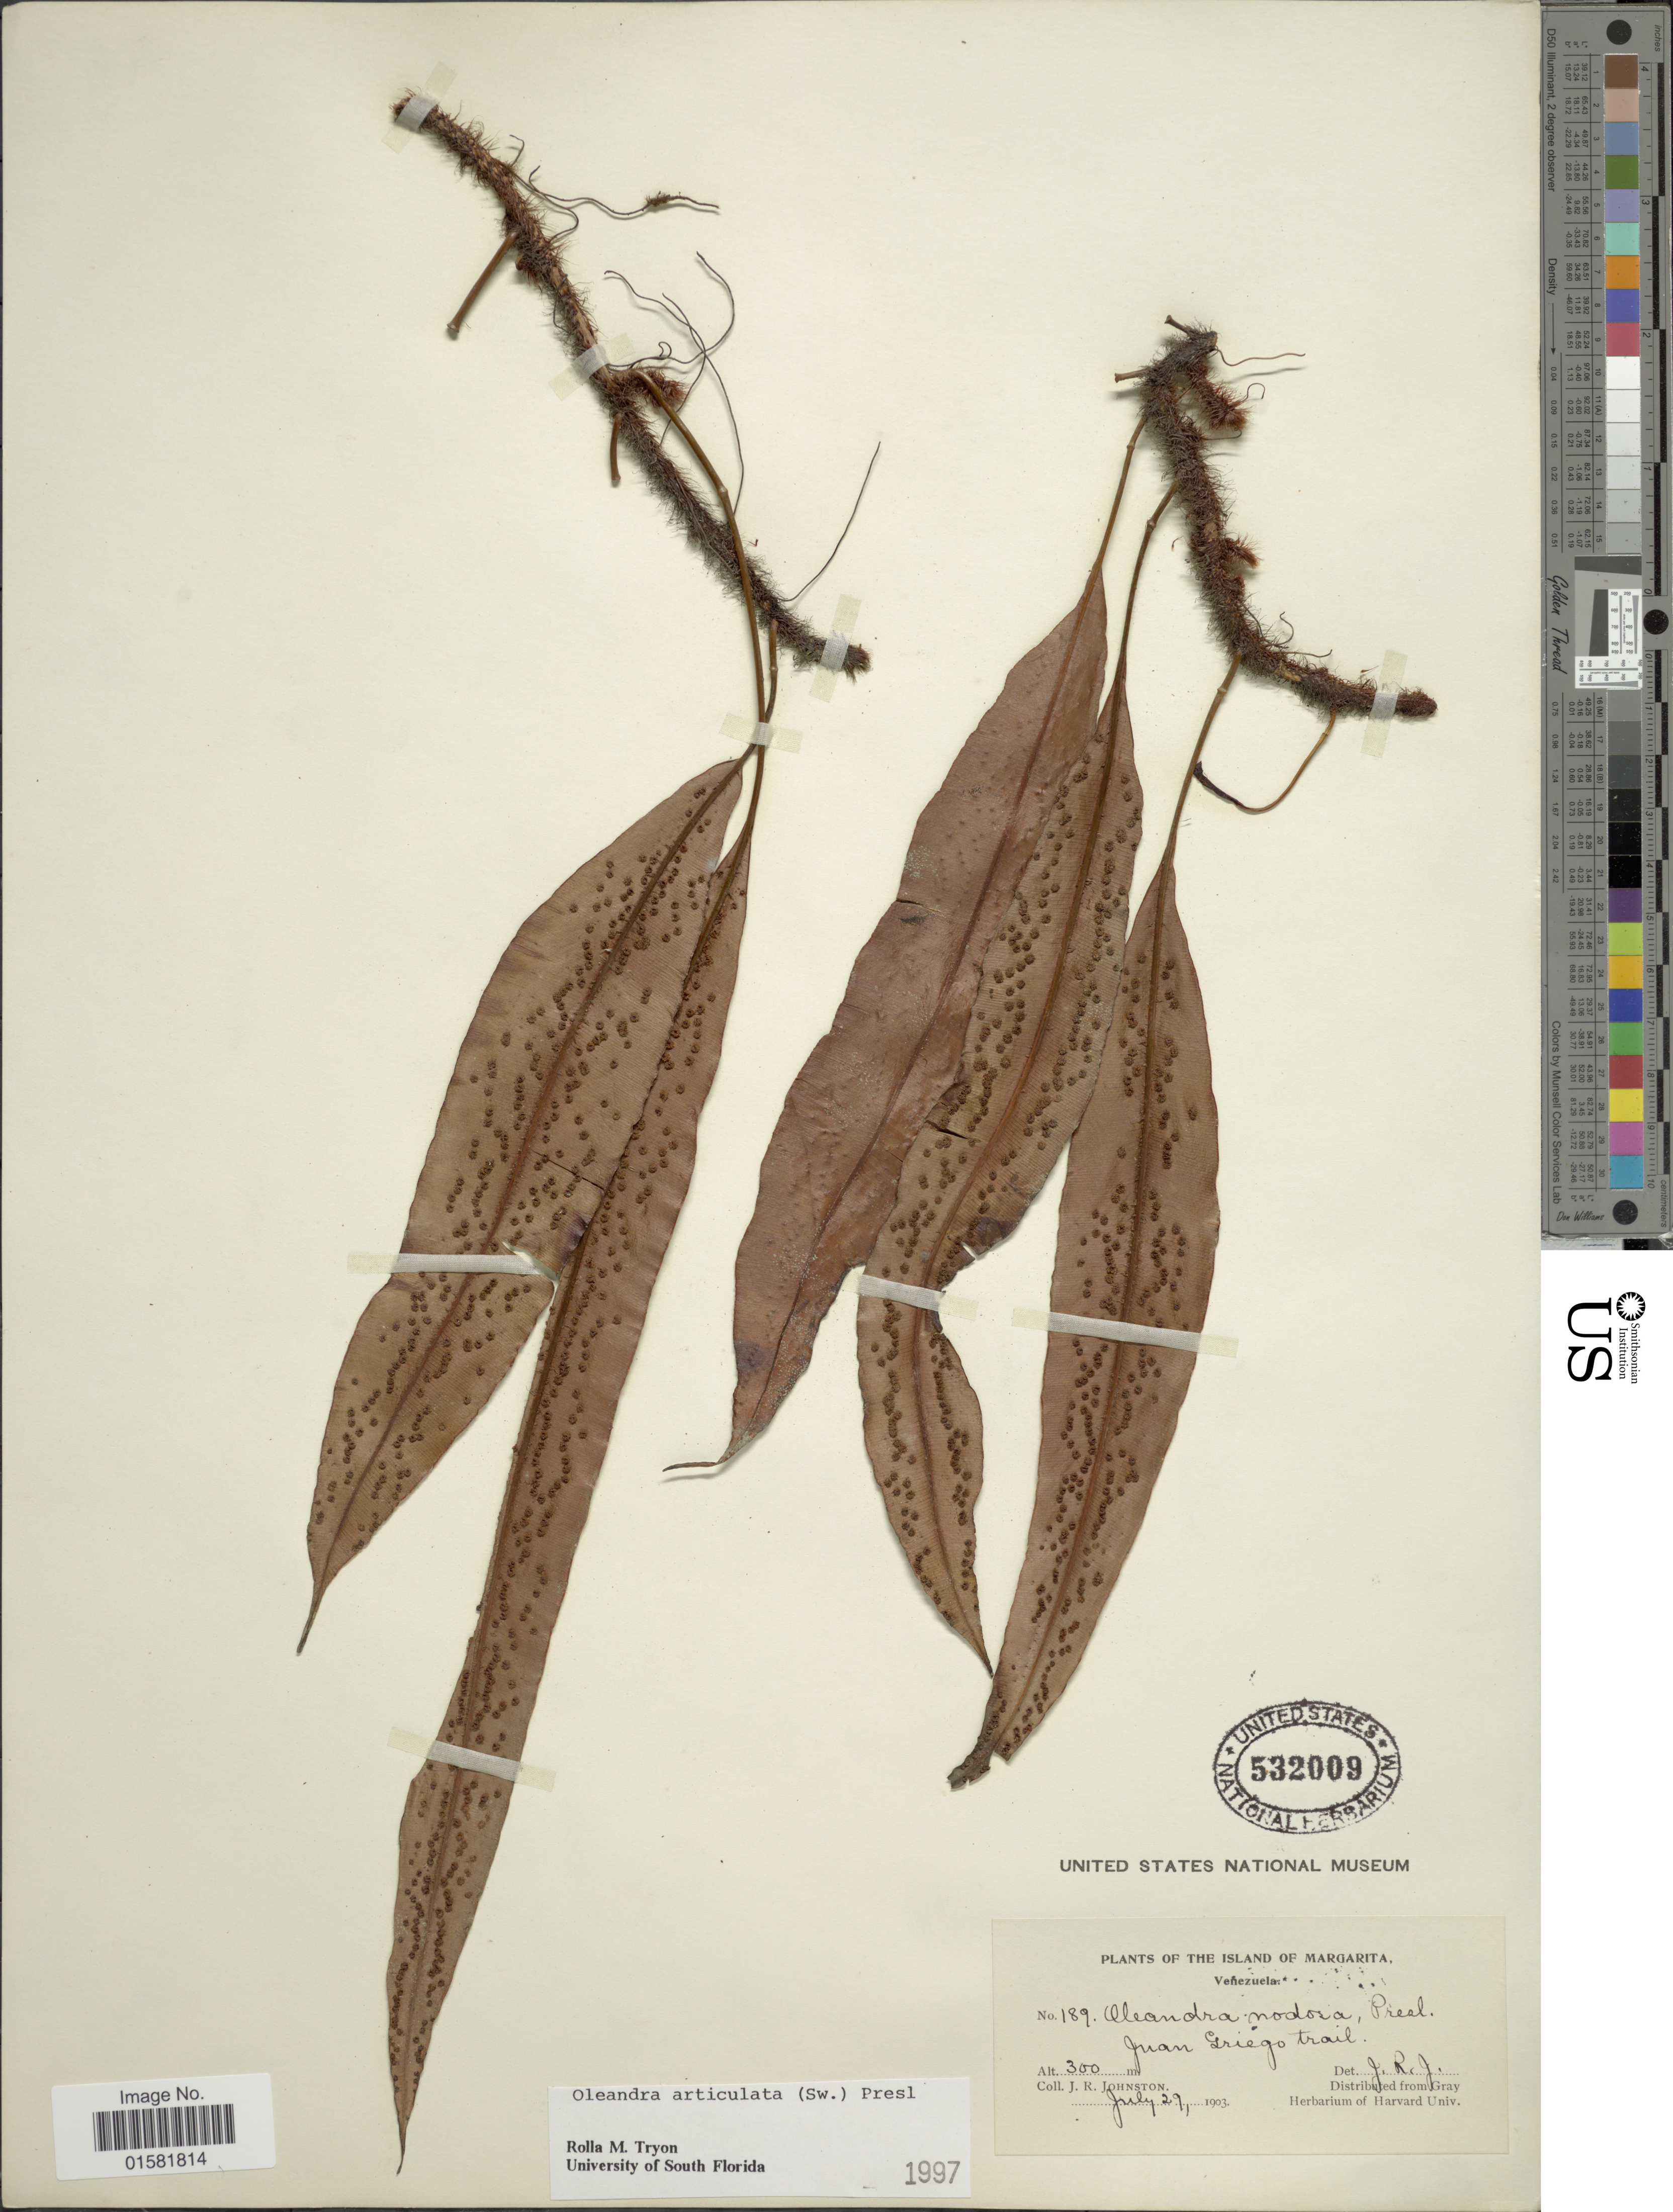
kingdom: Plantae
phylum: Tracheophyta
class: Polypodiopsida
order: Polypodiales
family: Oleandraceae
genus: Oleandra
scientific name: Oleandra articulata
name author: (Sw.) C. Presl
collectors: J. Johnston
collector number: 189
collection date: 1903-07-29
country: Venezuela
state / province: Nueva Esparta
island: Margarita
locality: The Island of Margarita, Venezuela, Juan Griego trail.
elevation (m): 300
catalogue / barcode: US 532009